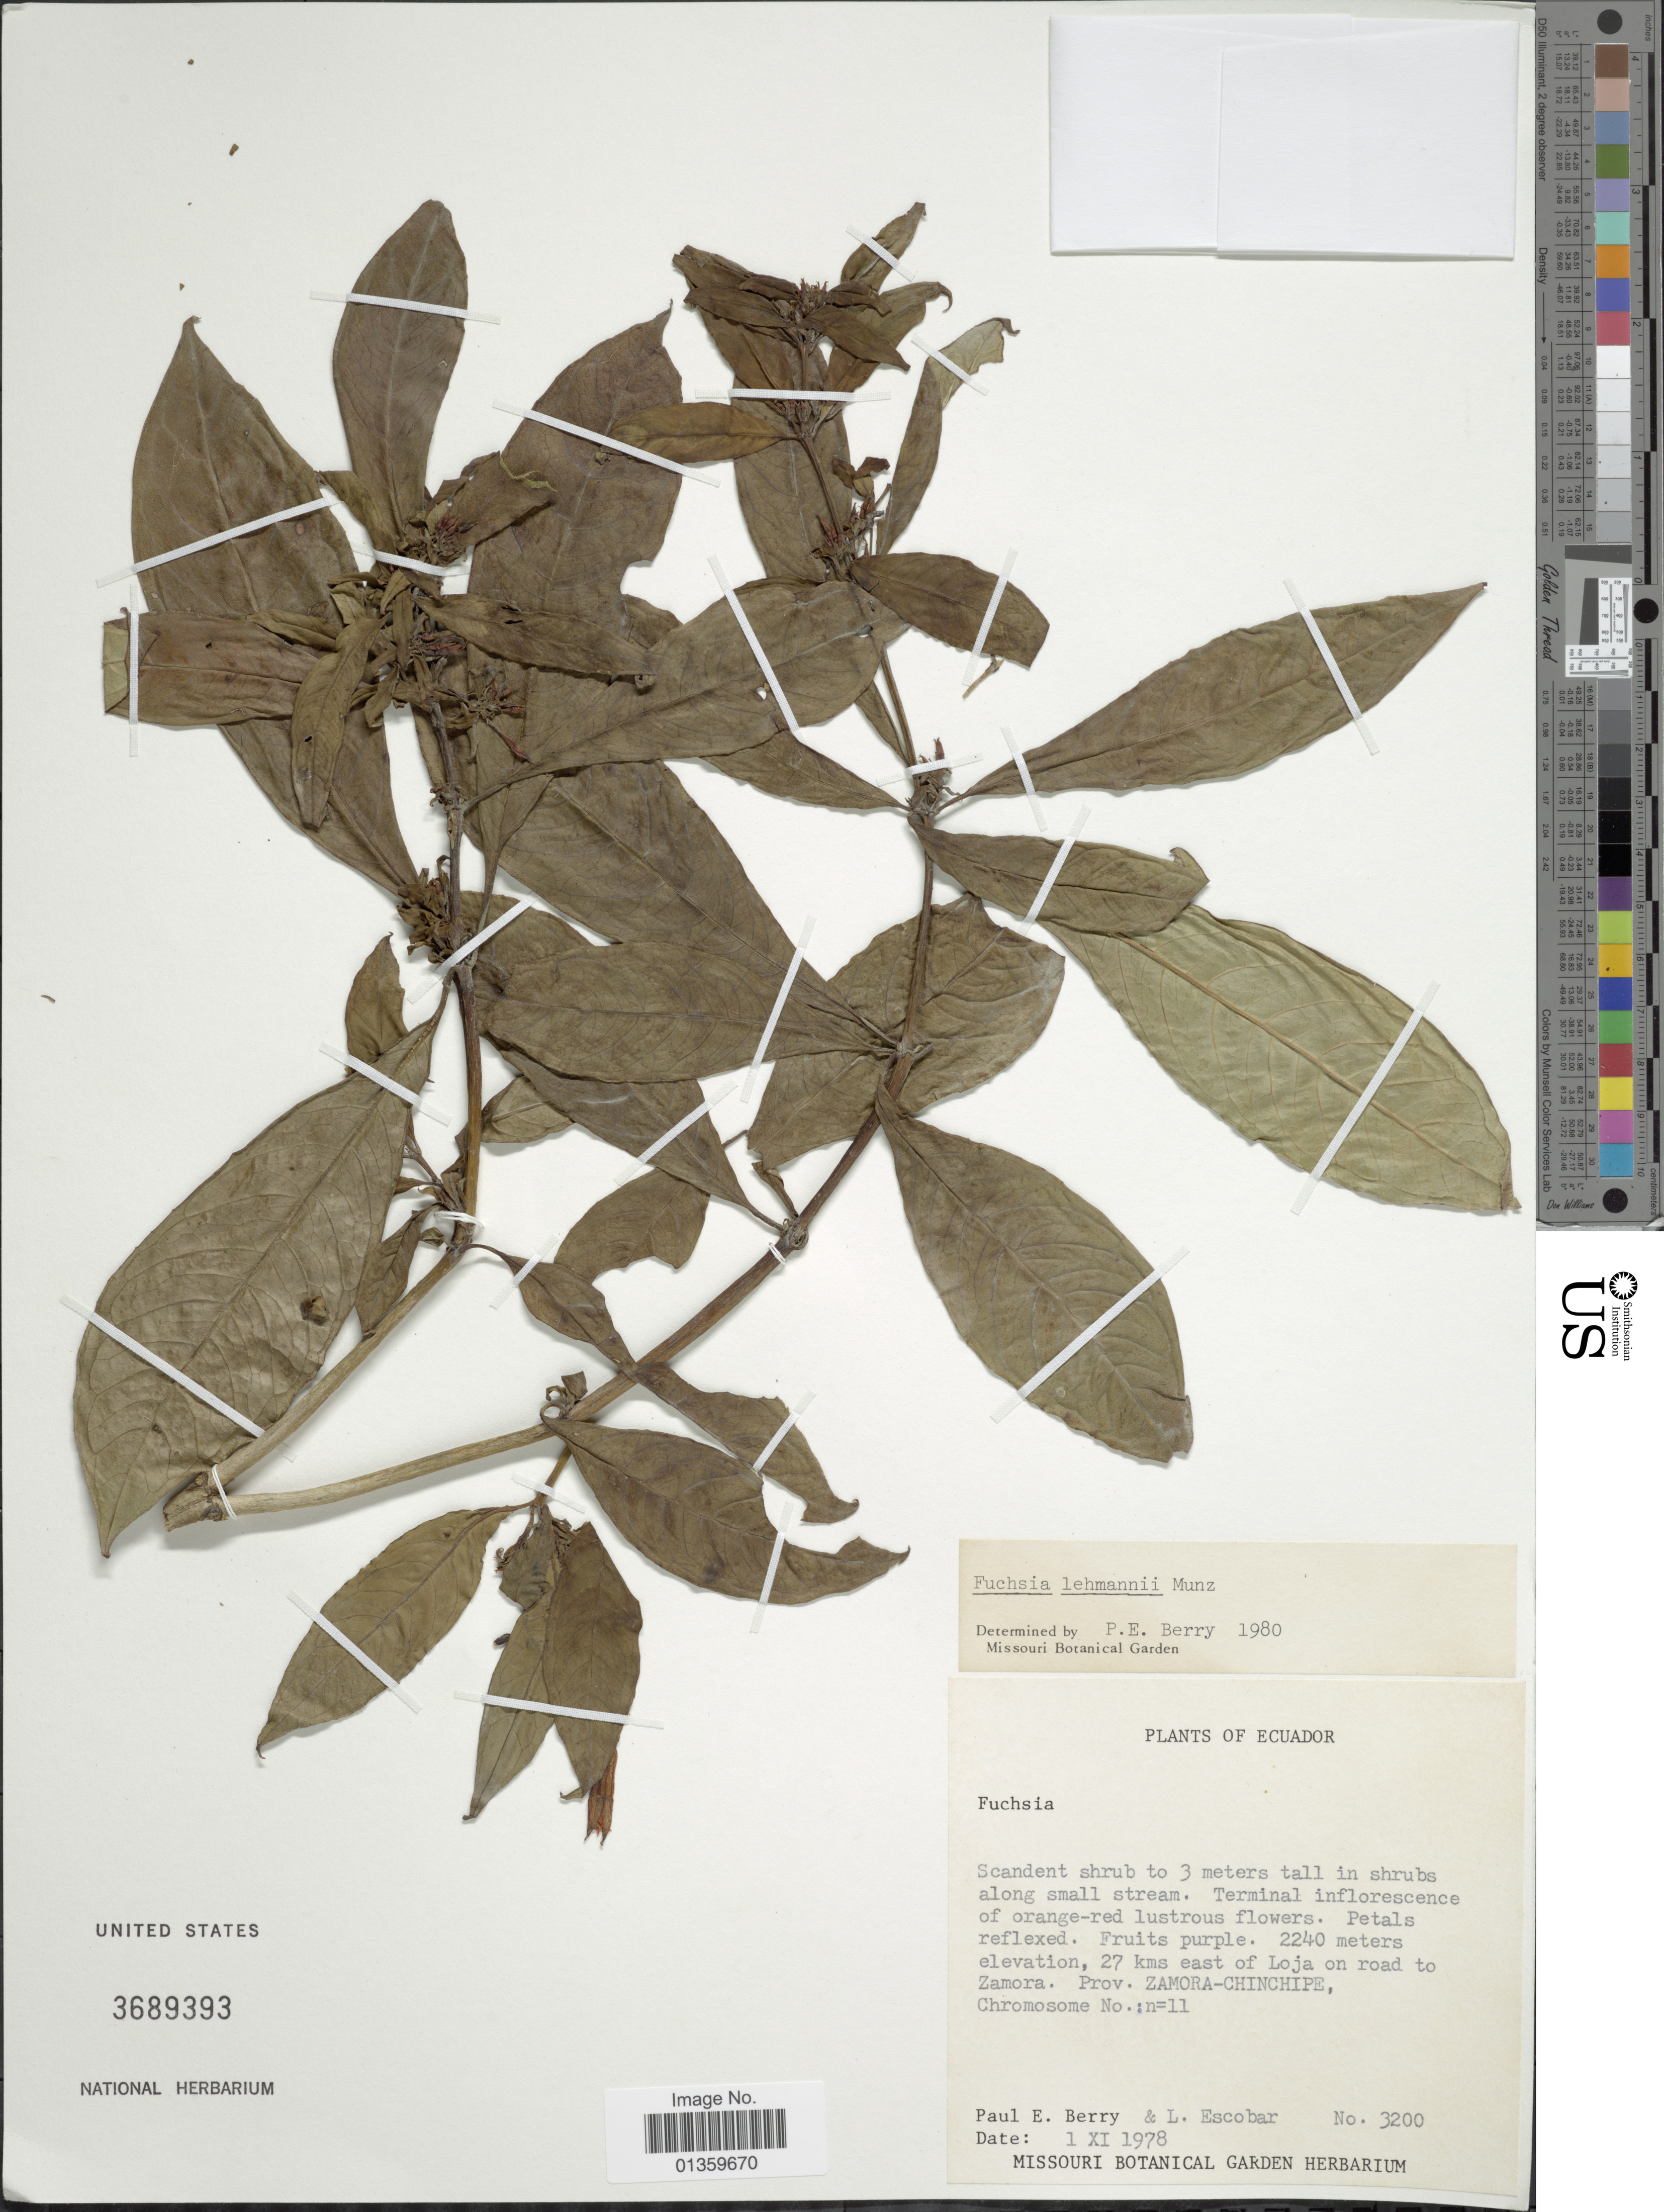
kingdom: Plantae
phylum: Tracheophyta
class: Magnoliopsida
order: Myrtales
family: Onagraceae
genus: Fuchsia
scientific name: Fuchsia lehmannii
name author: Munz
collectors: P. E. Berry & L. Escobar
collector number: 3200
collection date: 1978-11-01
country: Ecuador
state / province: Zamora-Chinchipe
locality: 27 kms east of Loja on road to Zamora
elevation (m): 2240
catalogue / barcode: US 3689393